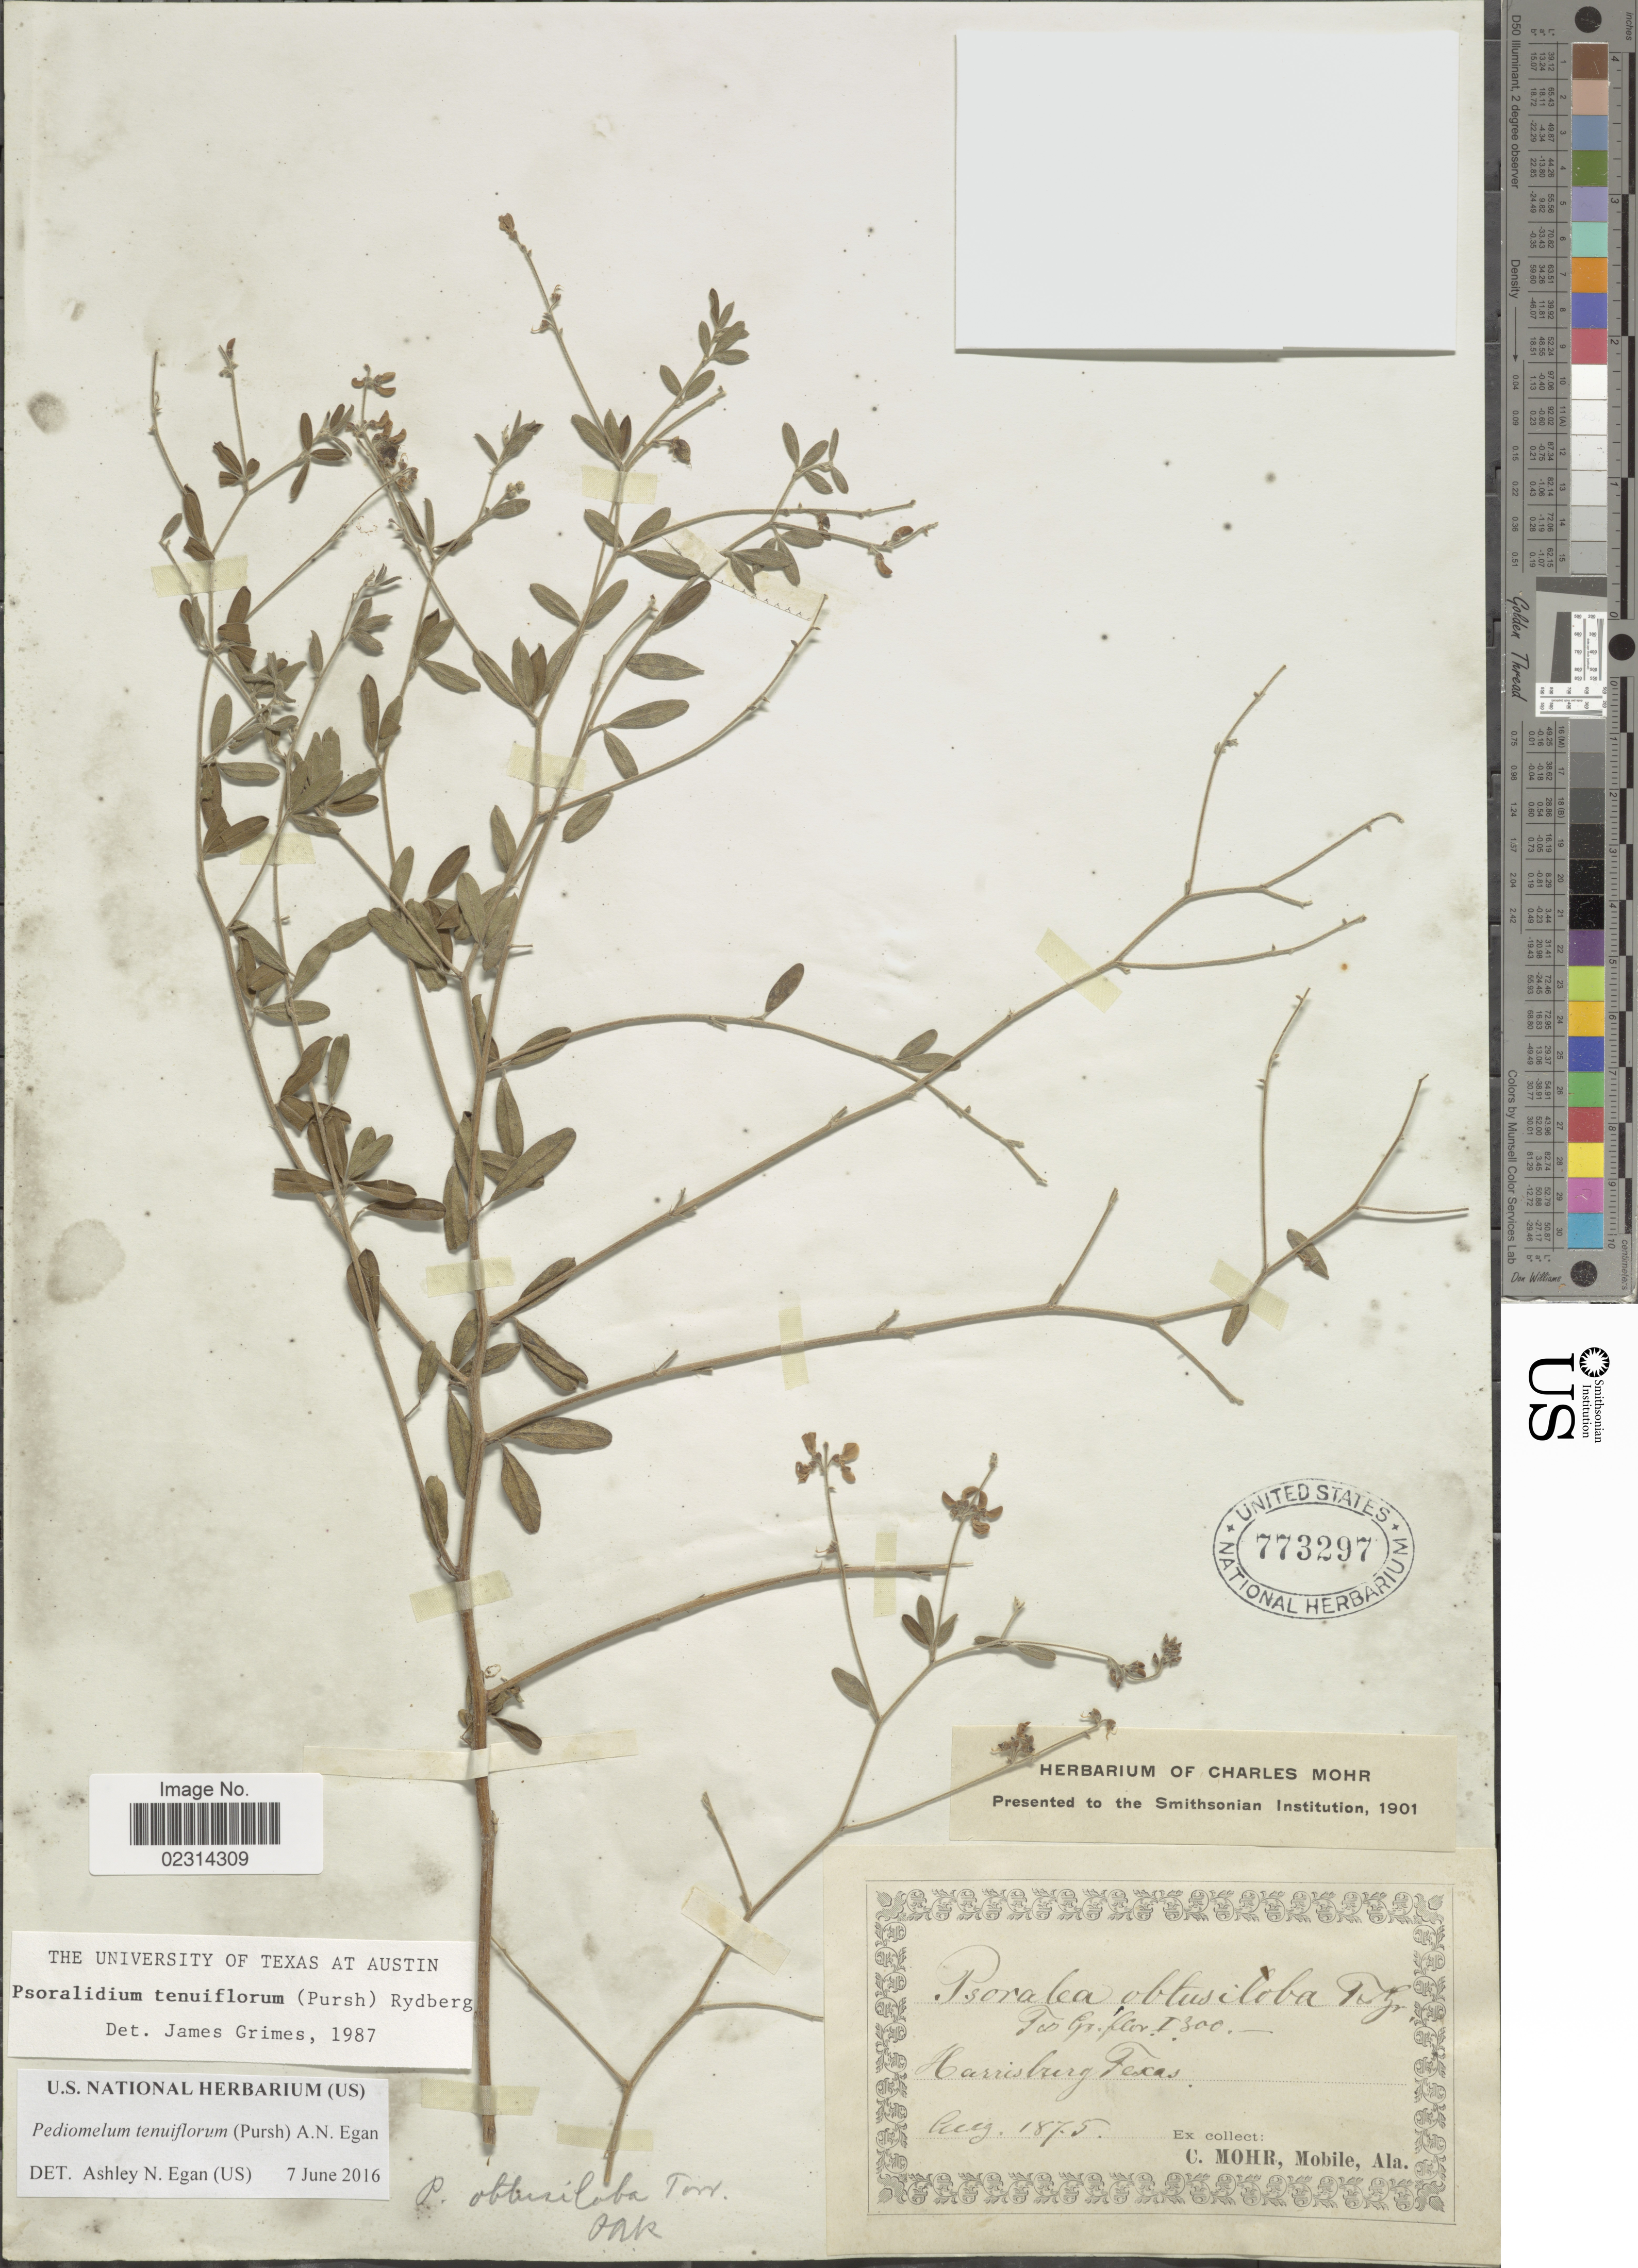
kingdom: Plantae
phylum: Tracheophyta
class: Magnoliopsida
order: Fabales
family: Fabaceae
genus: Psoralidium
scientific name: Psoralidium tenuiflorum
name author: (Pursh) Rydb.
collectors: Mohr, C. T. (herbarium)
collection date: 1875-08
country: United States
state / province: Texas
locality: Harrisburg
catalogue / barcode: US 773297